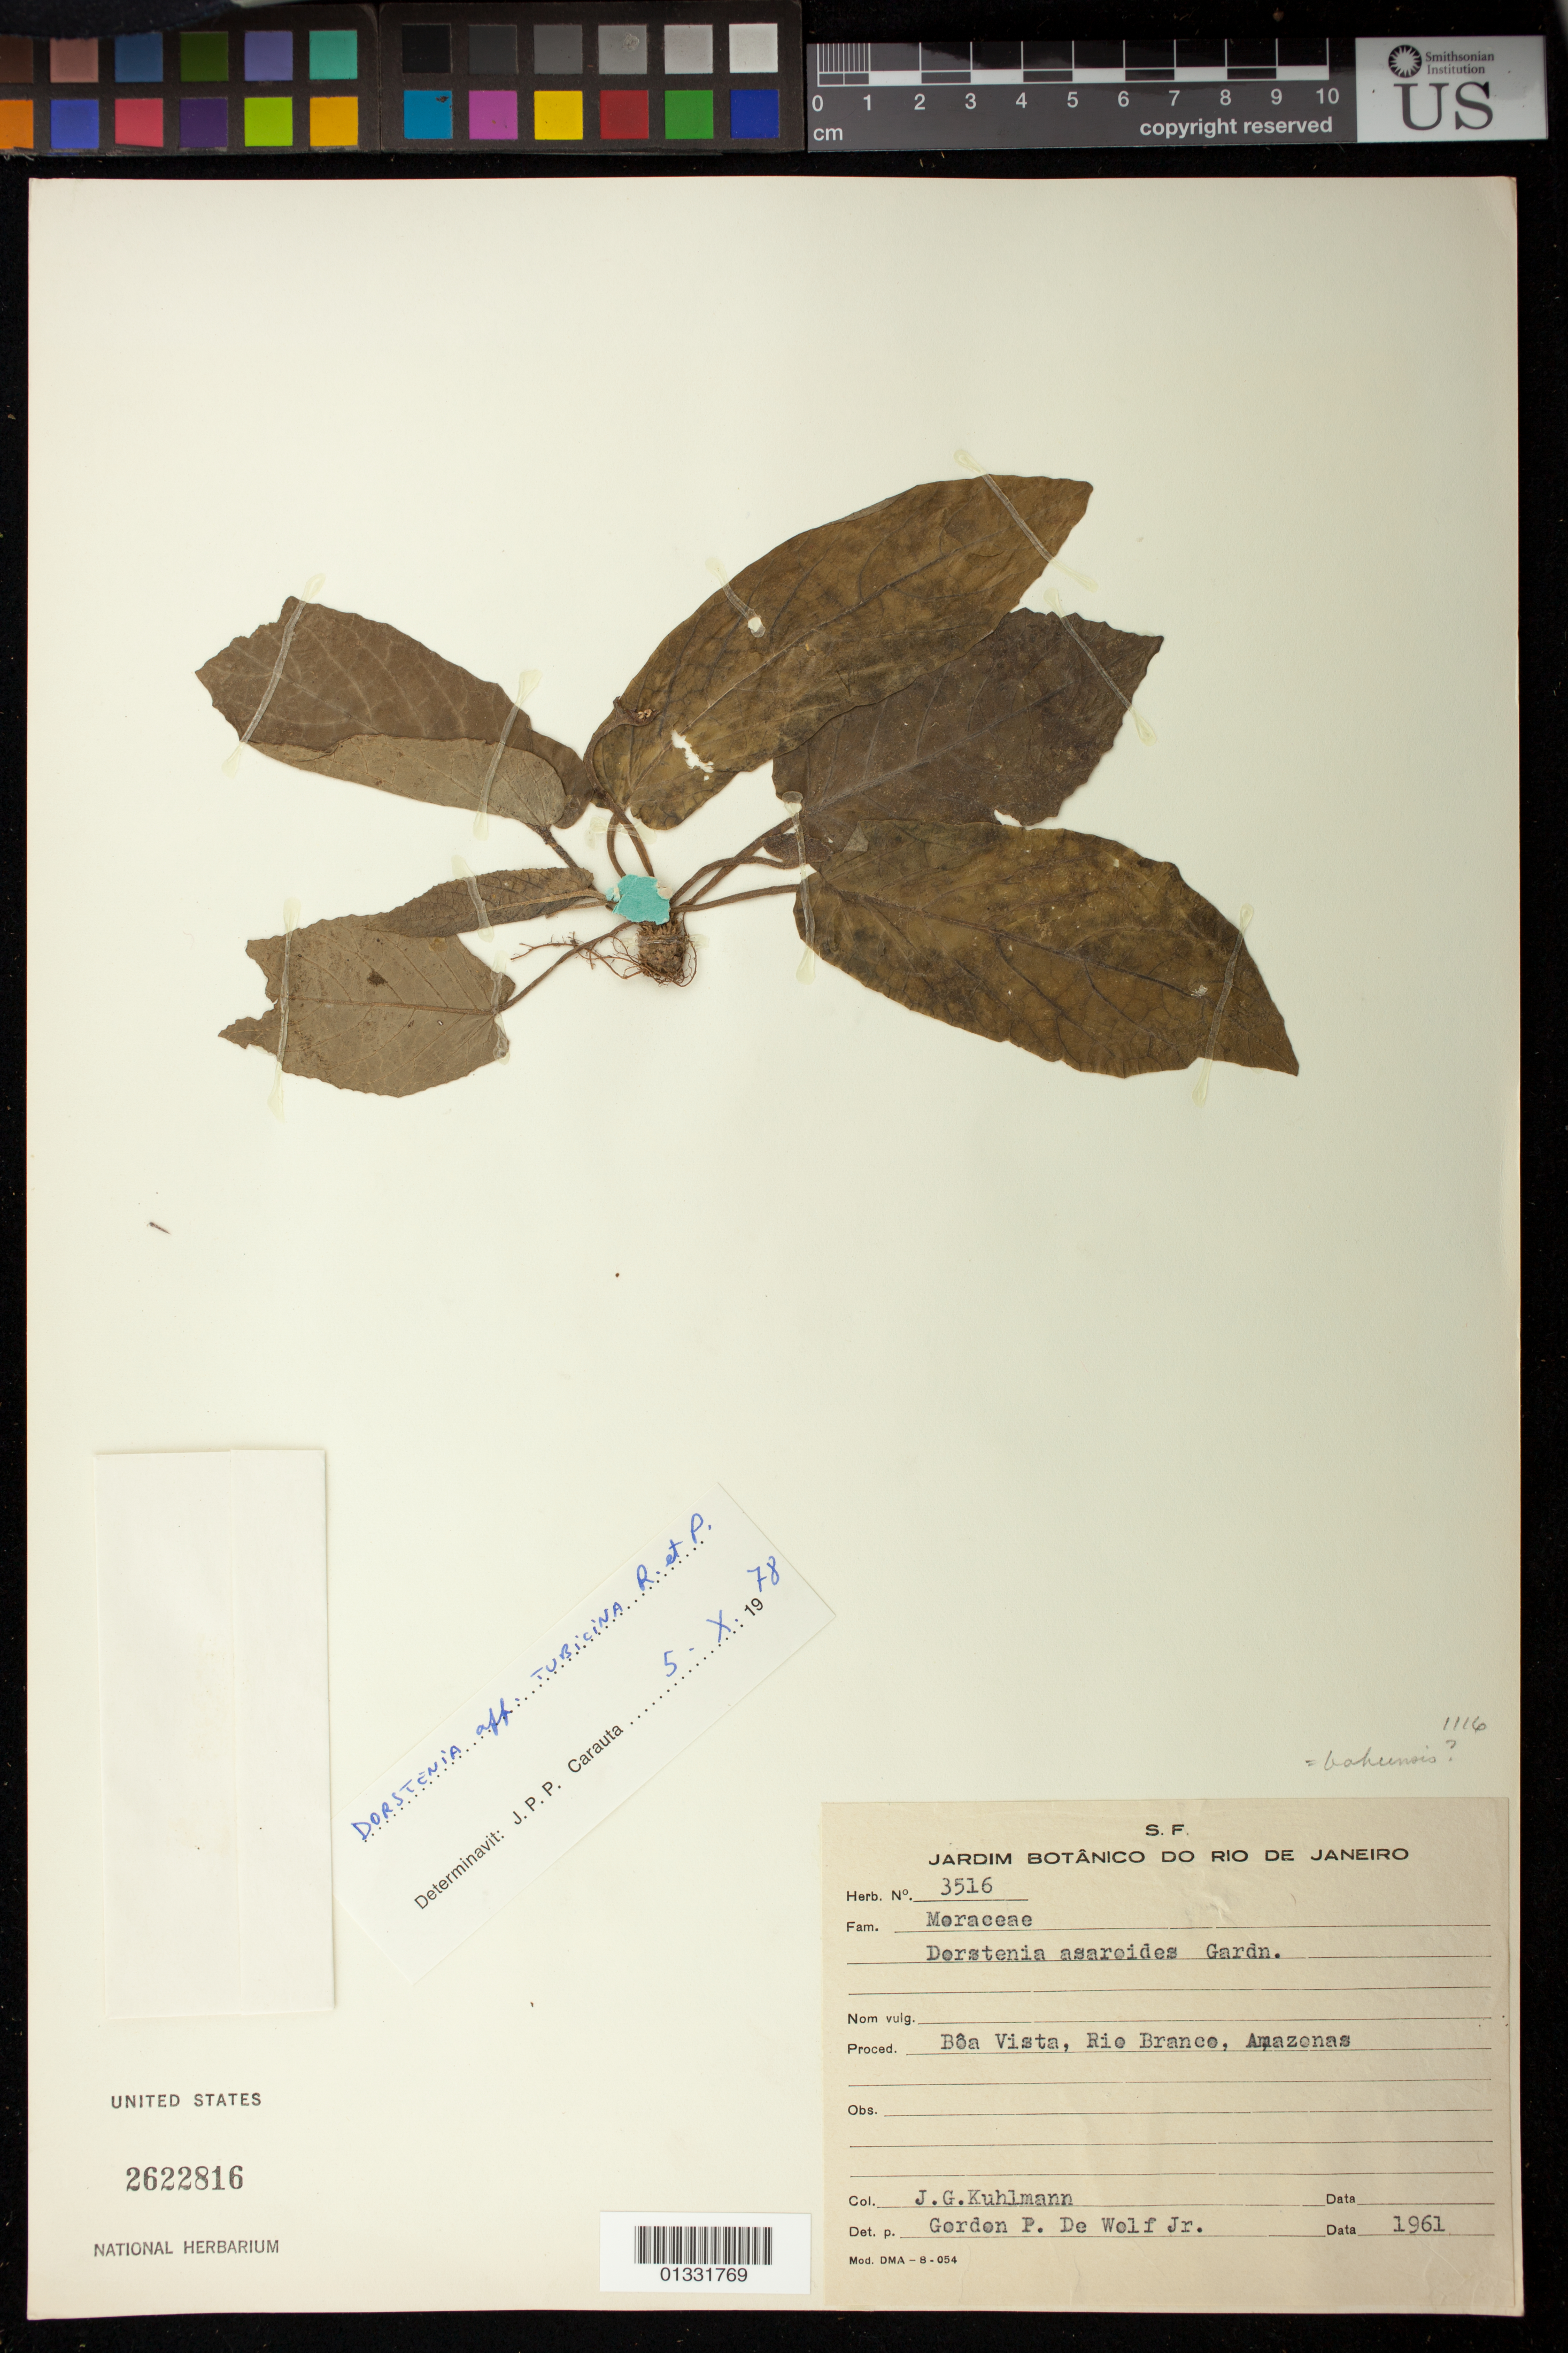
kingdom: Plantae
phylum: Tracheophyta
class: Magnoliopsida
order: Rosales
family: Moraceae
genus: Dorstenia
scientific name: Dorstenia sp.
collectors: J. G. Kuhlmann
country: Brazil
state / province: Roraima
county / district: Boa Vista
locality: Bôa Vista, Rio Branco.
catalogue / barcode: US 2622816